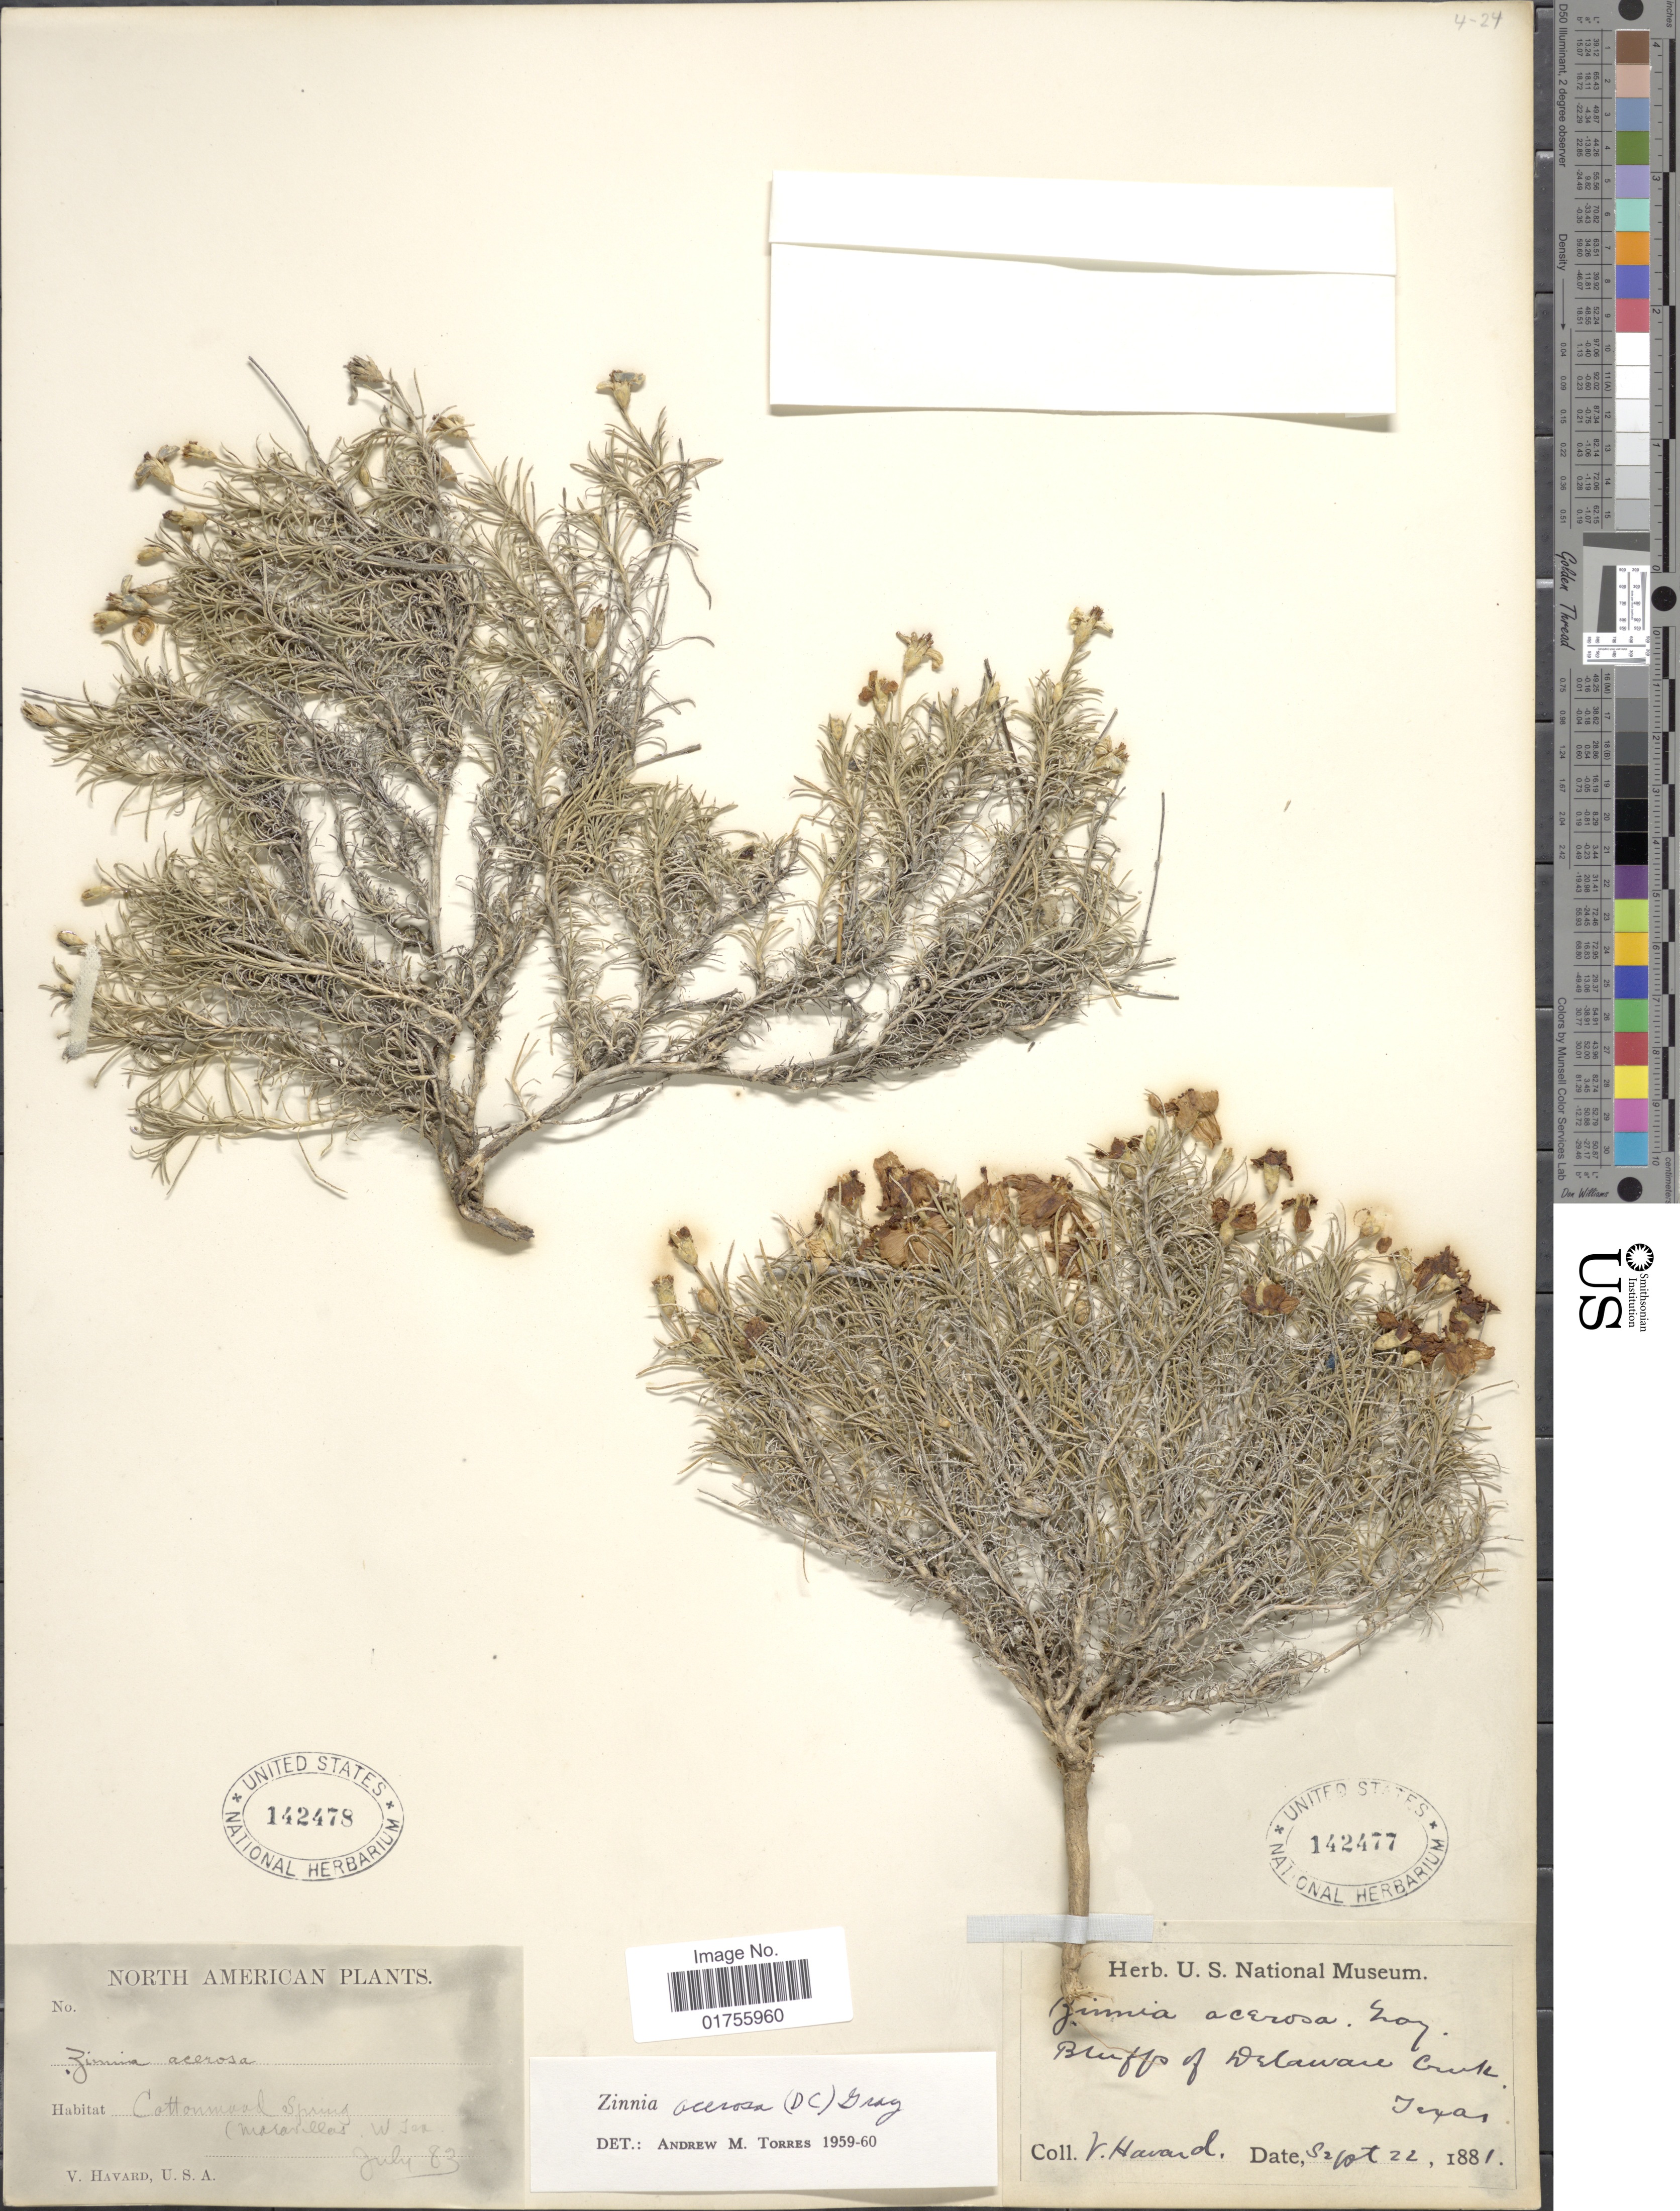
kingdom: Plantae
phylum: Tracheophyta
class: Magnoliopsida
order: Asterales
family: Asteraceae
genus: Zinnia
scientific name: Zinnia acerosa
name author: (DC.) A. Gray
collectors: V. Havard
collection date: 1881-09-22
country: United States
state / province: Texas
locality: Bluffs of Delaware Creek, Texas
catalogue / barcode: US 142477-2